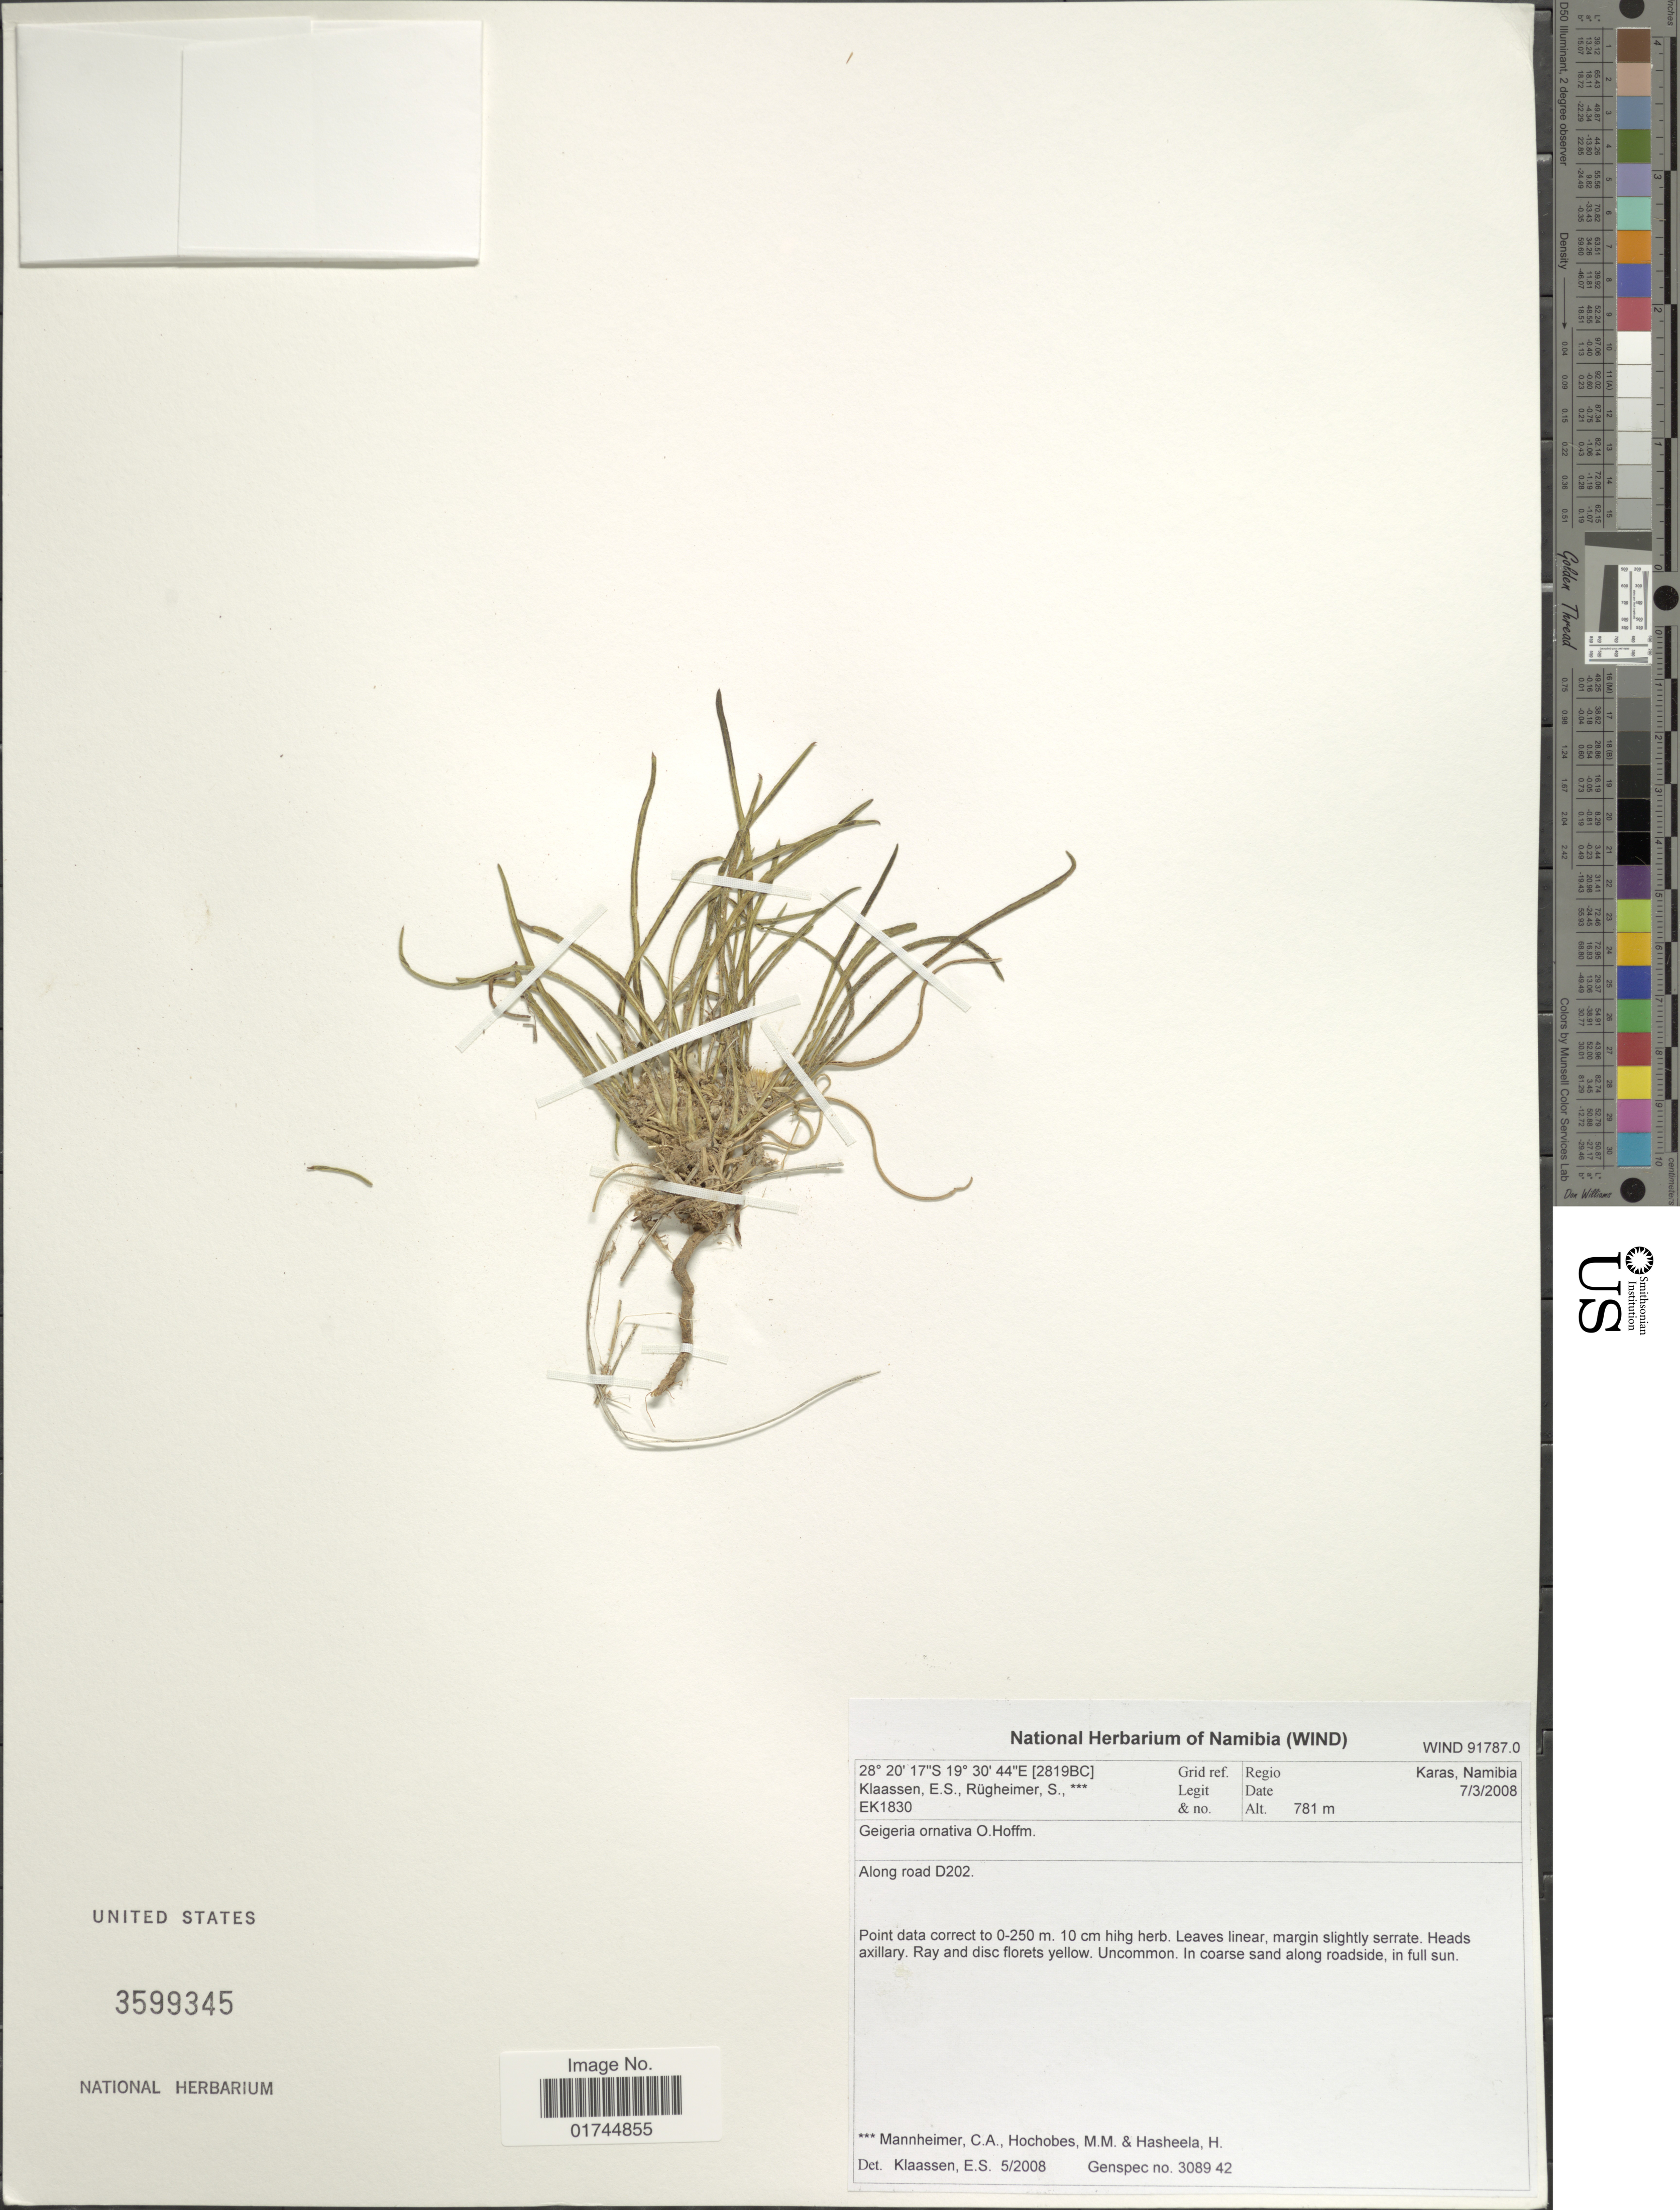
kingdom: Plantae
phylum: Tracheophyta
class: Magnoliopsida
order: Asterales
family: Asteraceae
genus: Geigeria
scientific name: Geigeria ornativa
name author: O. Hoffm.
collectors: E. S. Klaassen, S. Rugheimer, C. A. Mannheimer, M. Hochobes & et al.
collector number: EK1830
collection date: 2008-03-07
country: Namibia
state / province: Karas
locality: Along road D202.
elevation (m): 781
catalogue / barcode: US 3599345